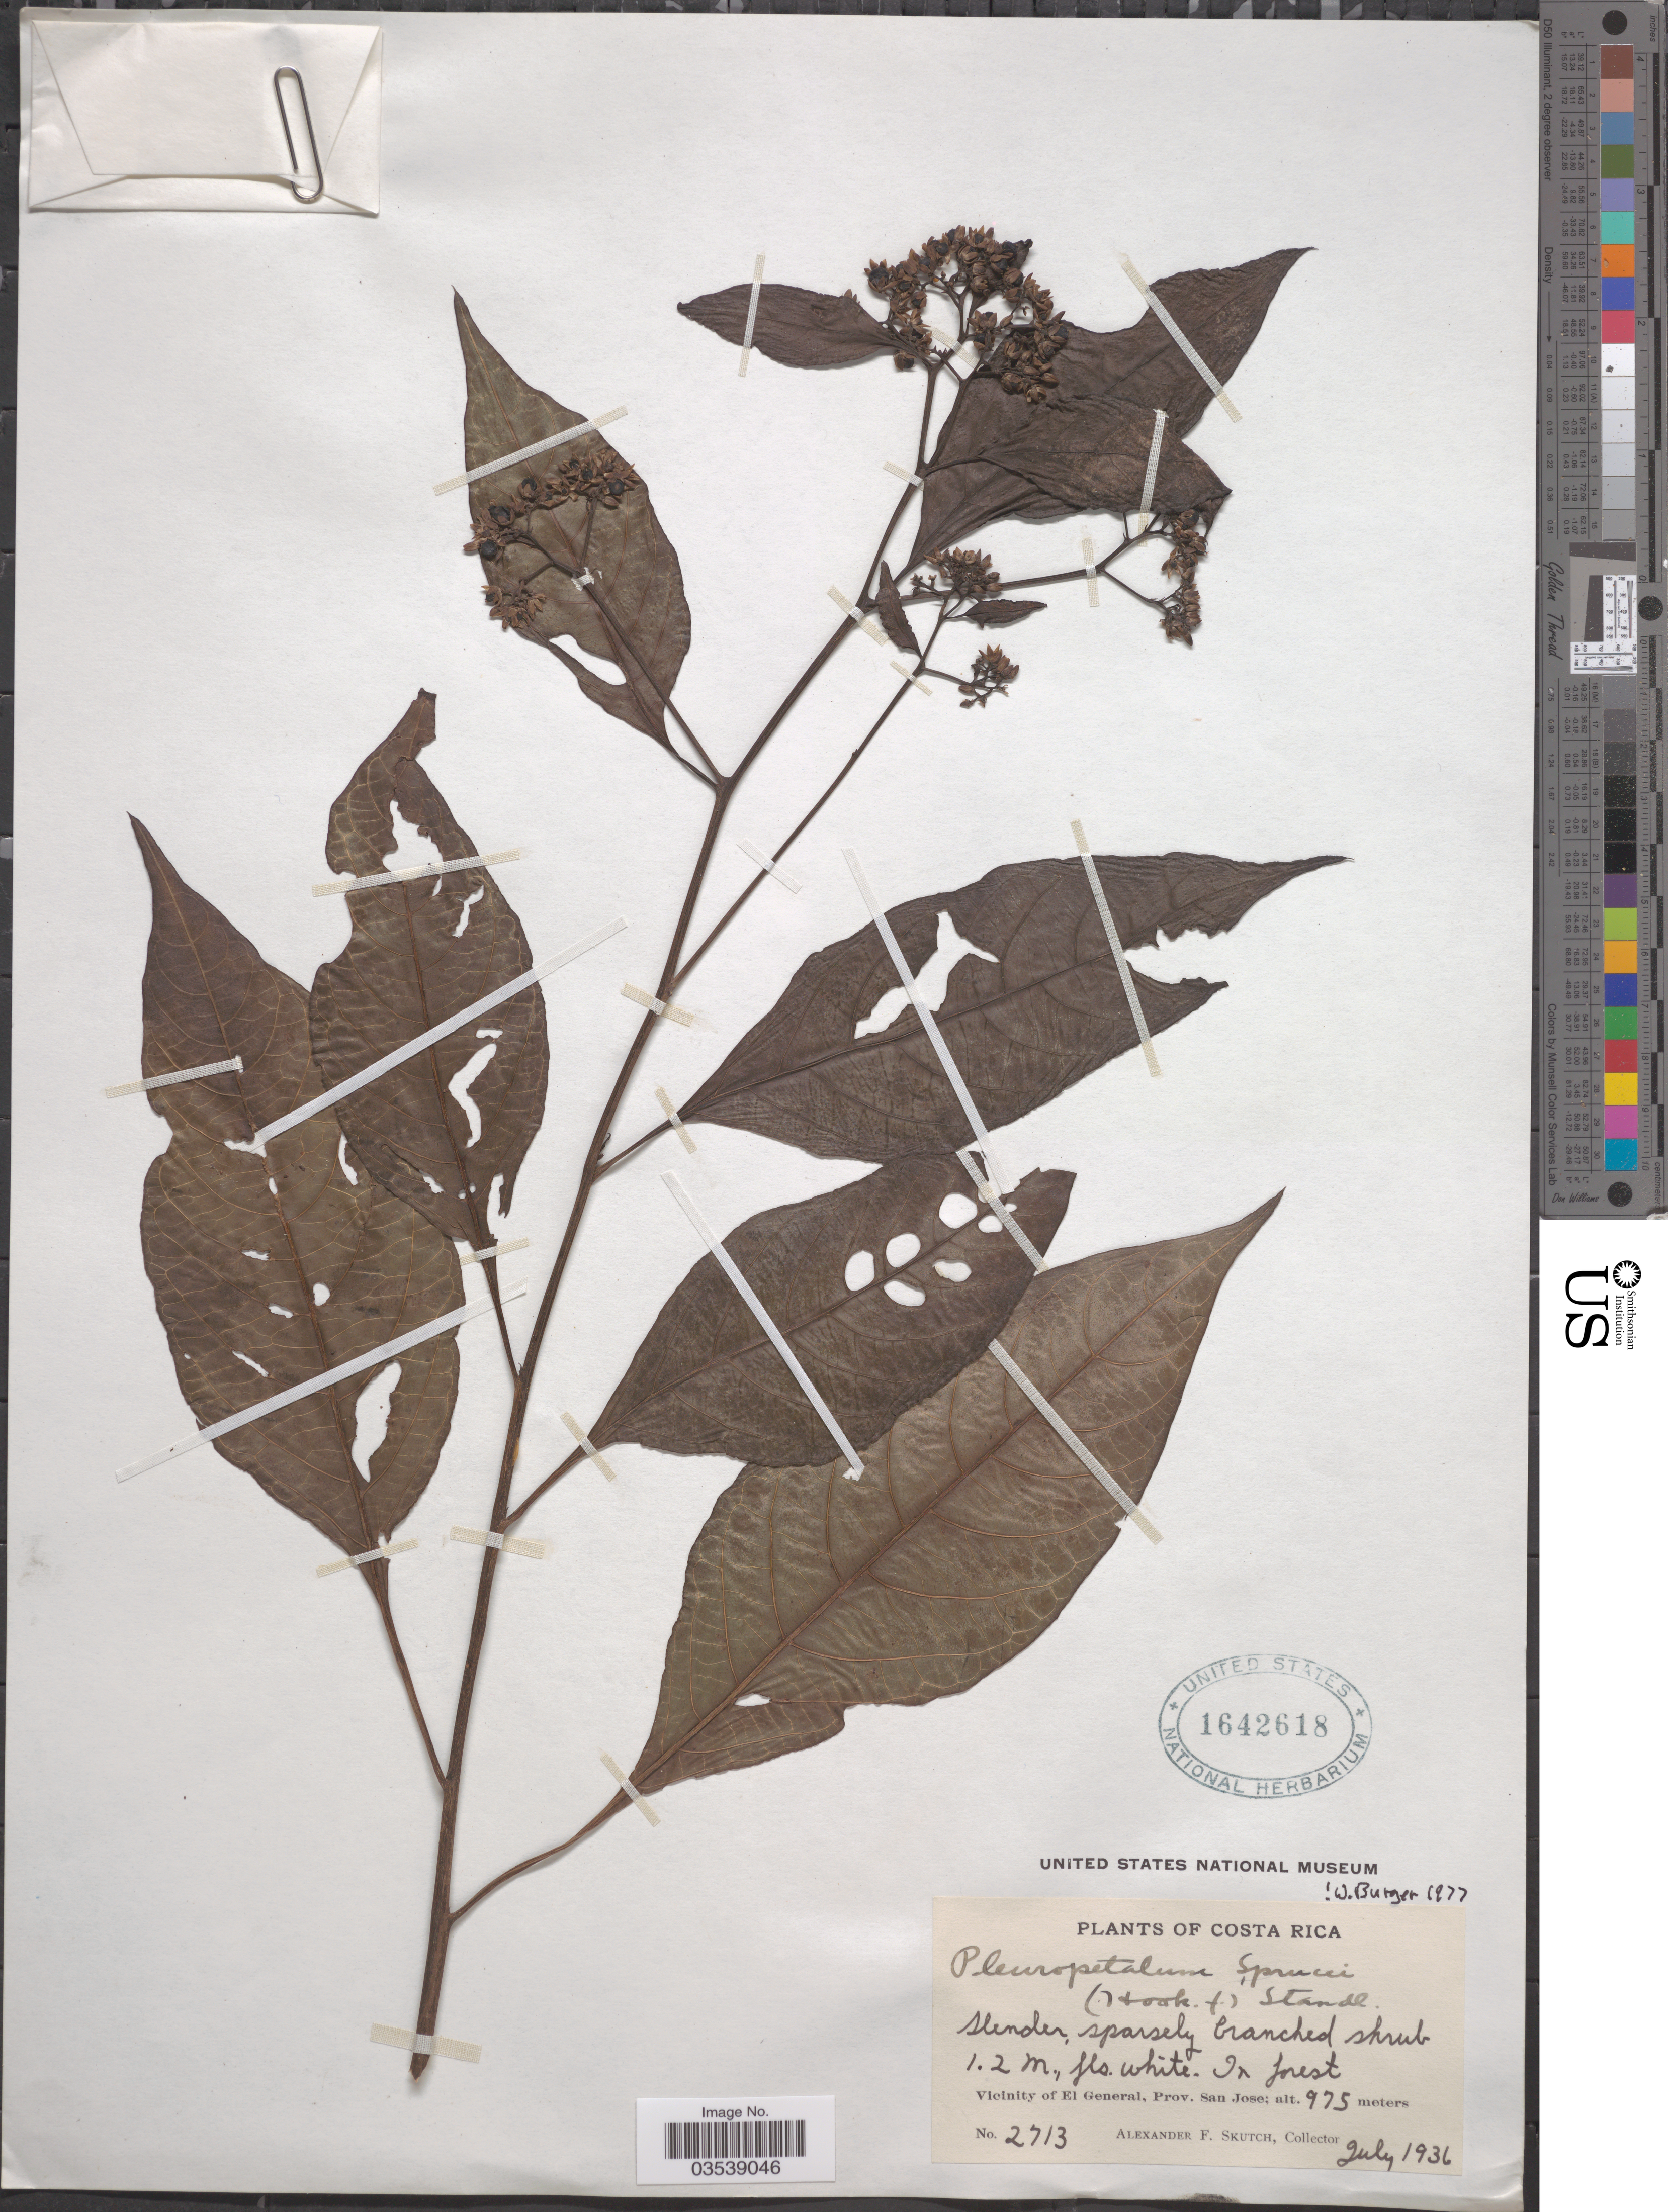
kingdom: Plantae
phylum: Tracheophyta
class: Magnoliopsida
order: Caryophyllales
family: Amaranthaceae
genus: Pleuropetalum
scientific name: Pleuropetalum sprucei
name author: (Hook. f.) Standl.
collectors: A. F. Skutch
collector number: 2713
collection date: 1936-07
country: Costa Rica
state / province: San José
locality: Vicinity of El General.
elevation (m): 975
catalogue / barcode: US 1642618